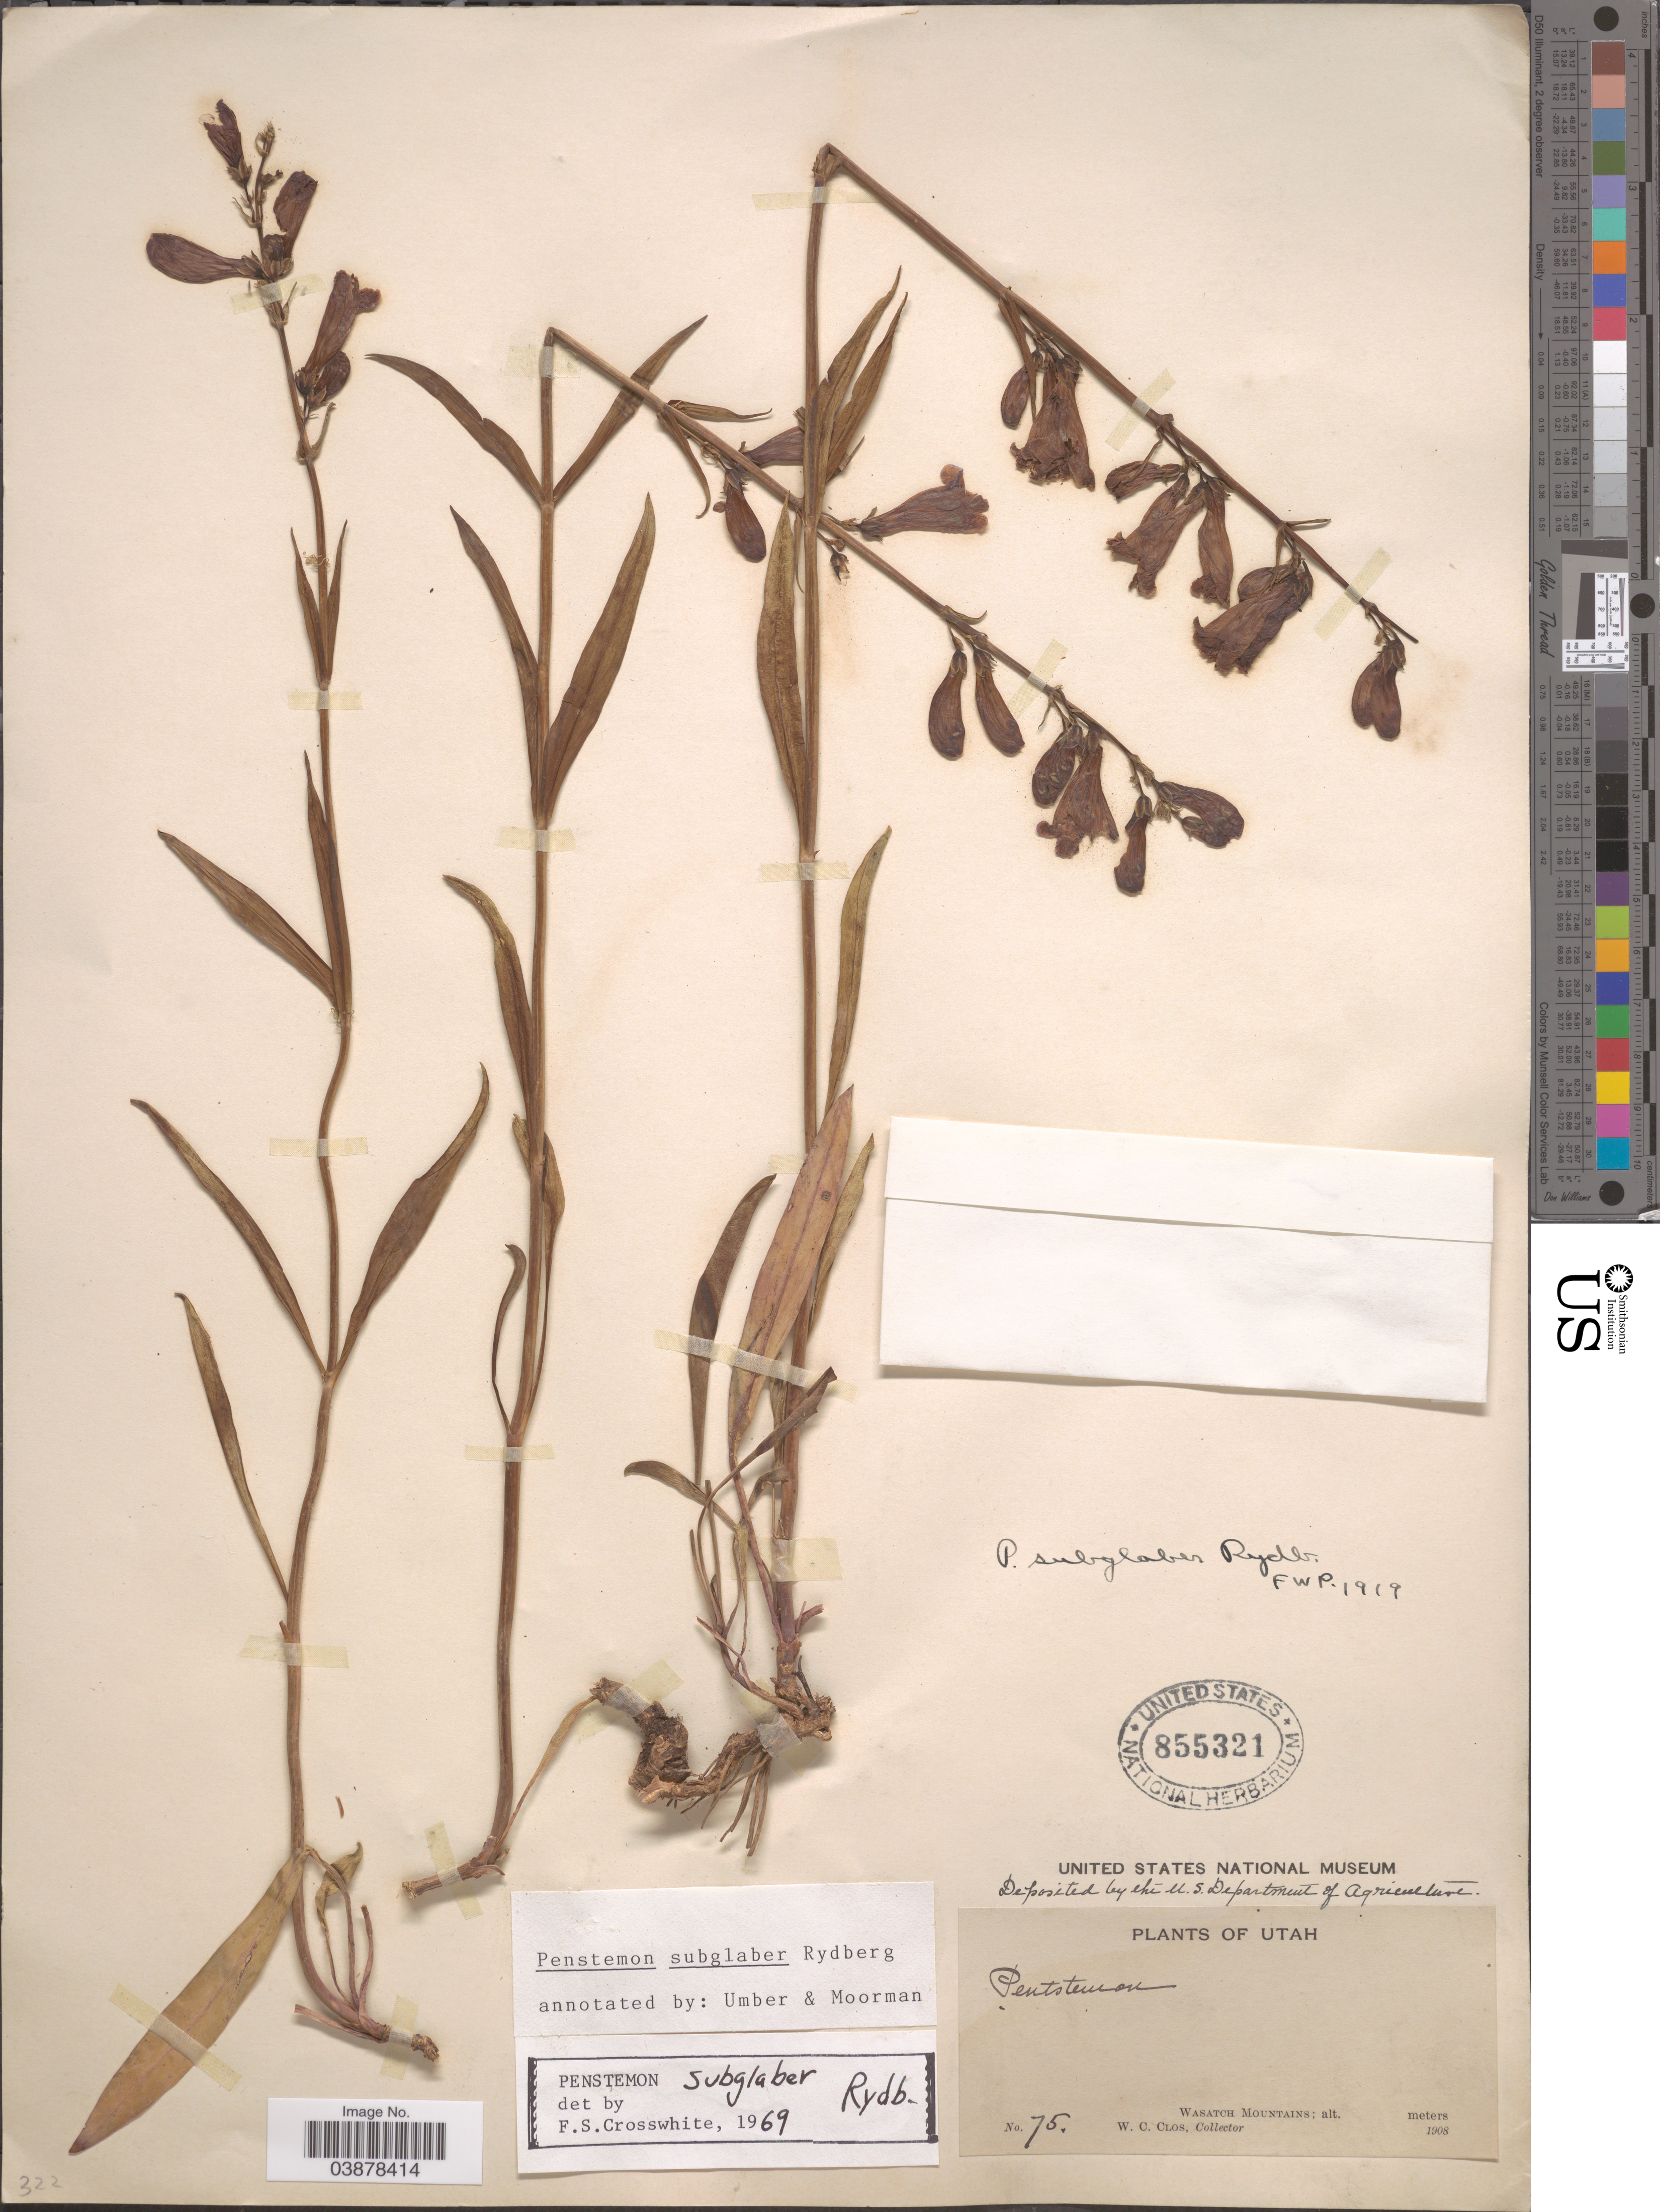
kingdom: Plantae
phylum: Tracheophyta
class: Magnoliopsida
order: Lamiales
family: Plantaginaceae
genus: Penstemon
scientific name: Penstemon subglaber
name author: Rydb.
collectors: W. C. Clos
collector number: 75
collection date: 1908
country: United States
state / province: Utah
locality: Wasatch Mountains.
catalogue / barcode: US 855321